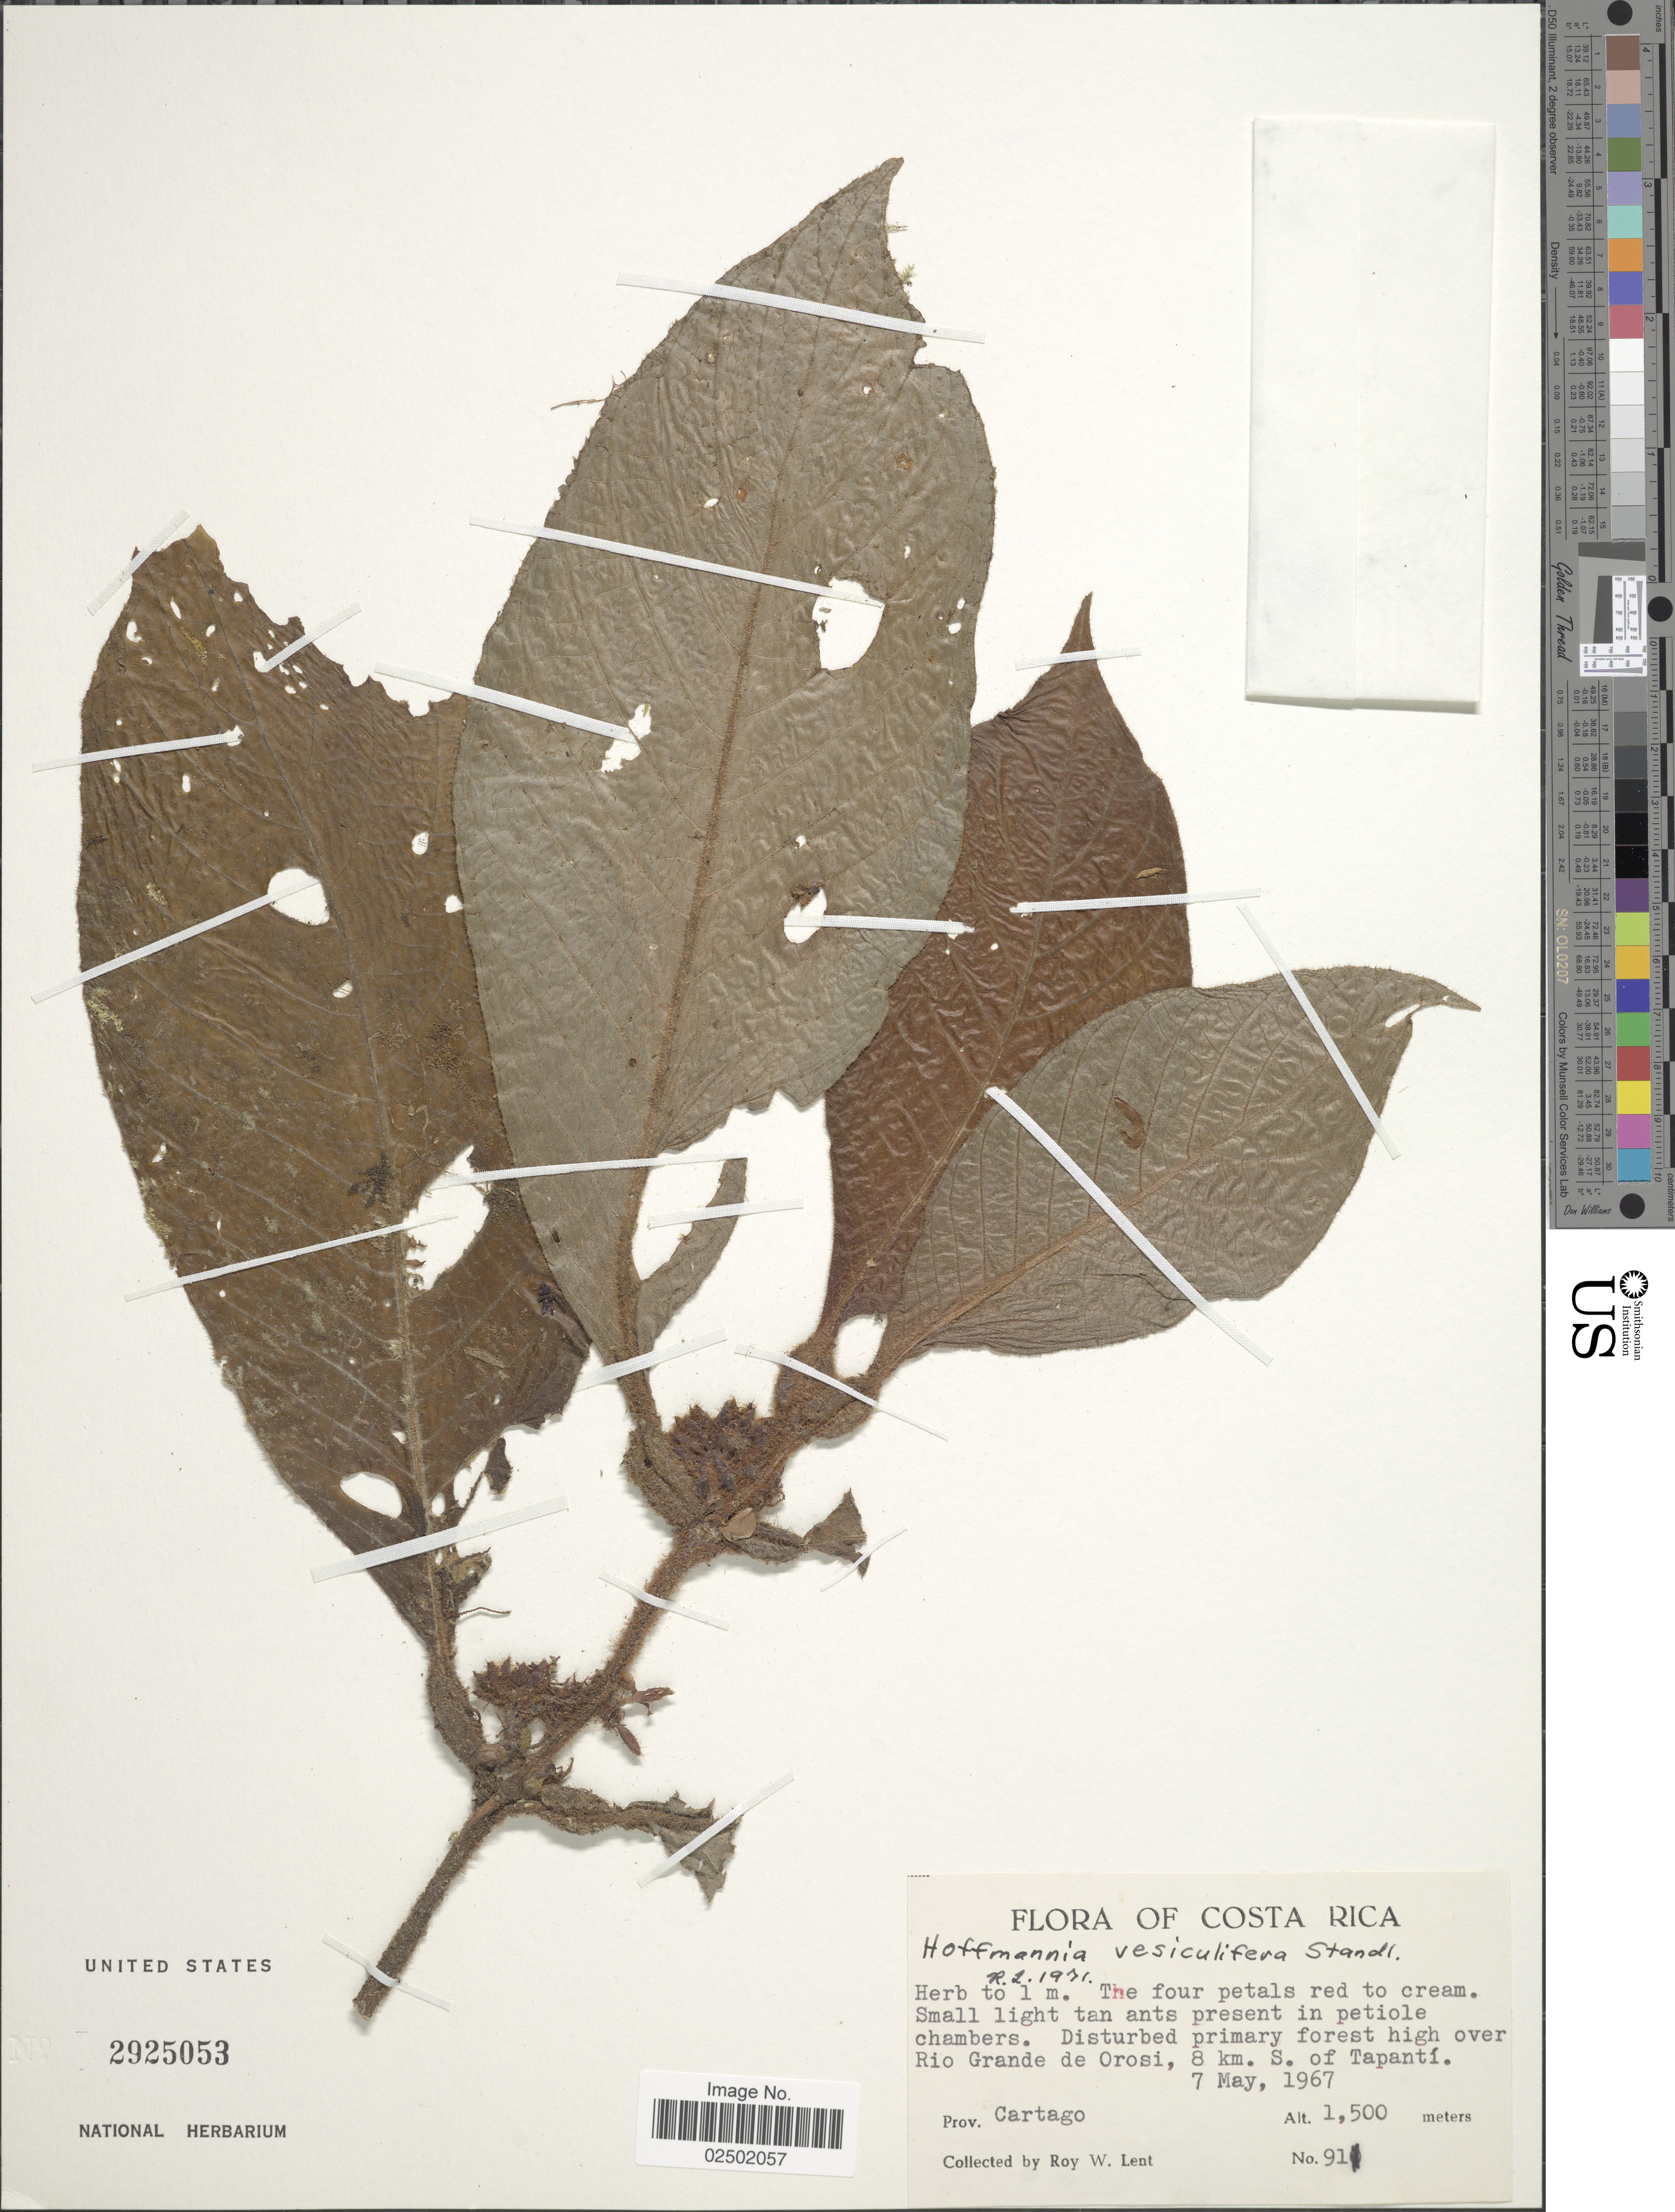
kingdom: Plantae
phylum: Tracheophyta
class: Magnoliopsida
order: Gentianales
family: Rubiaceae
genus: Hoffmannia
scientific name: Hoffmannia vesiculifera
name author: Standl.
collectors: R. W. Lent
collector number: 911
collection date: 1967-05-07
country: Costa Rica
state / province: Cartago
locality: Disturbed primary forest high over Rio Grande de Orosi, 8 km. S. of Tapanti. Prov. Cartago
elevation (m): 1500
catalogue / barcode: US 2925053